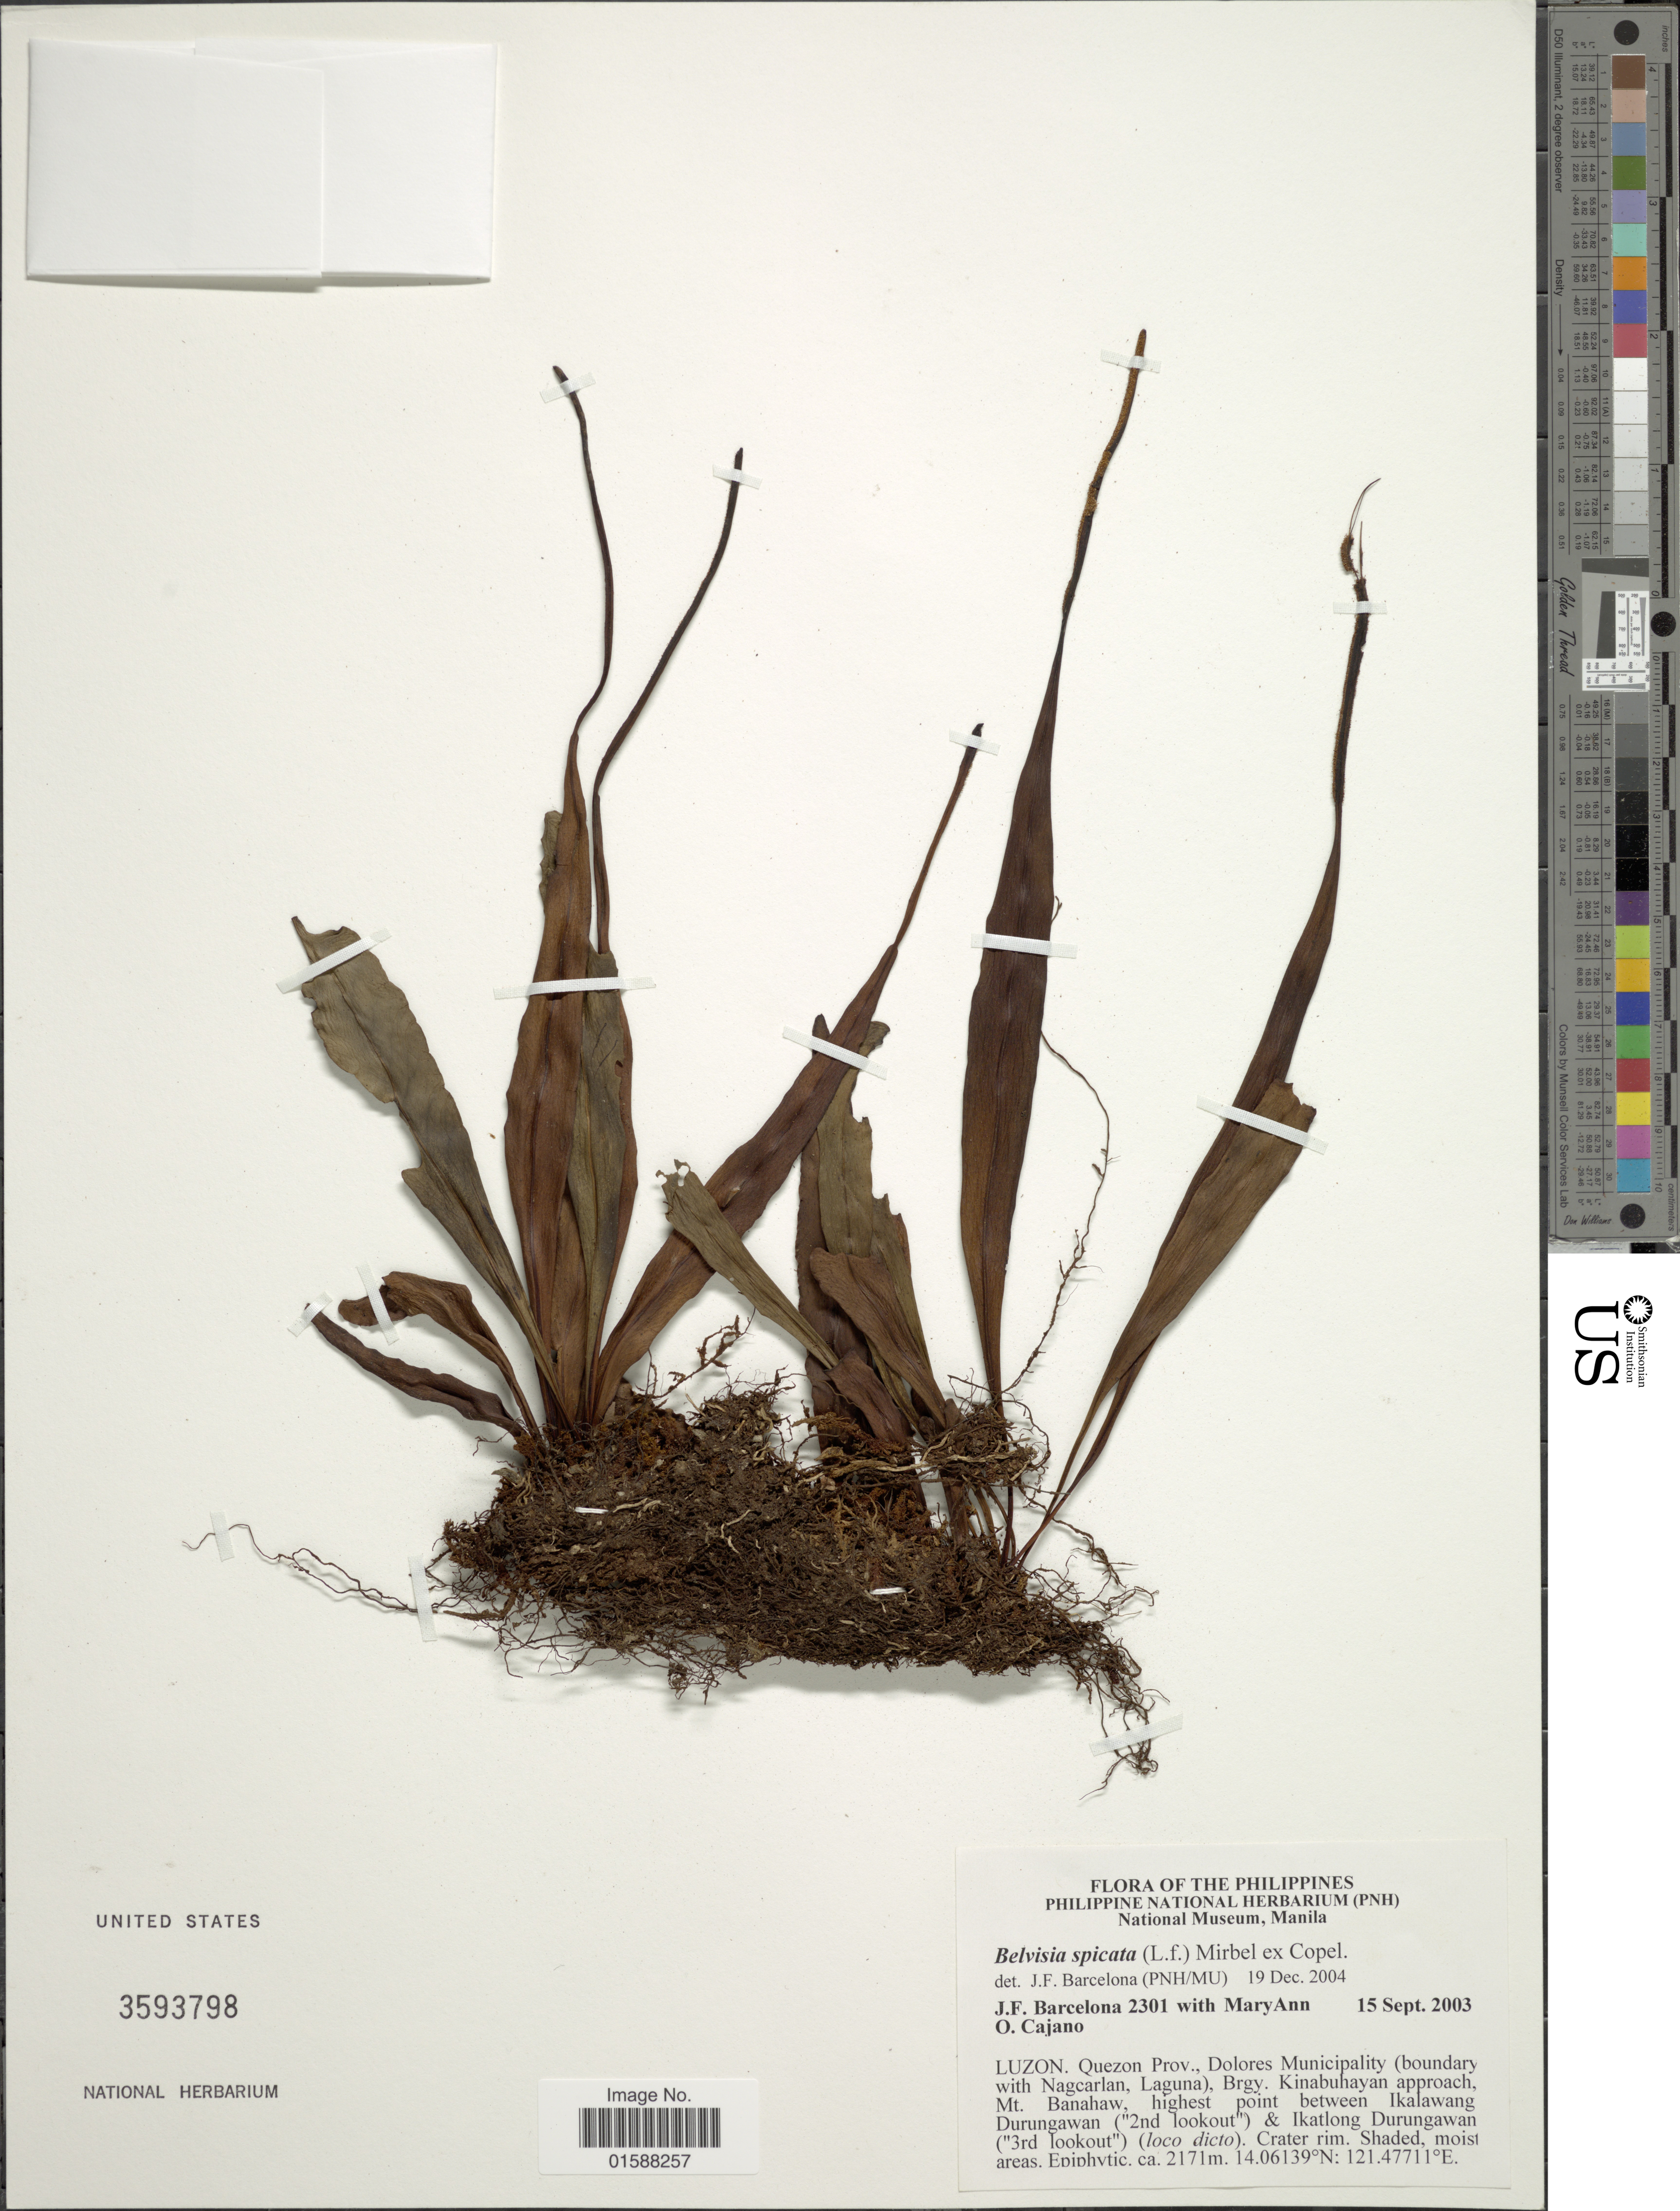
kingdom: Plantae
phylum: Tracheophyta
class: Polypodiopsida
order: Polypodiales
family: Polypodiaceae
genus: Lepisorus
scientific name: Lepisorus spicatus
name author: (L. f.) Li S. Wang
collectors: J. F. Barcelona & M. Cajano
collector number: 2301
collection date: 2003-09-15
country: Philippines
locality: Luzon. Quezon Prov., Dolores Municipality (boundary with Nagcarlan, Laguna), Brgy. Kinabuhayan approach, Mt. Banahaw, highest point between Ikalawang Durungawan ("2nd lookout") & Ikatlong Durungawan ("3rd lookout") (loco dicto). Crater rim. Shaded, moist areas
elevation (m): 2171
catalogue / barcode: US 3593798